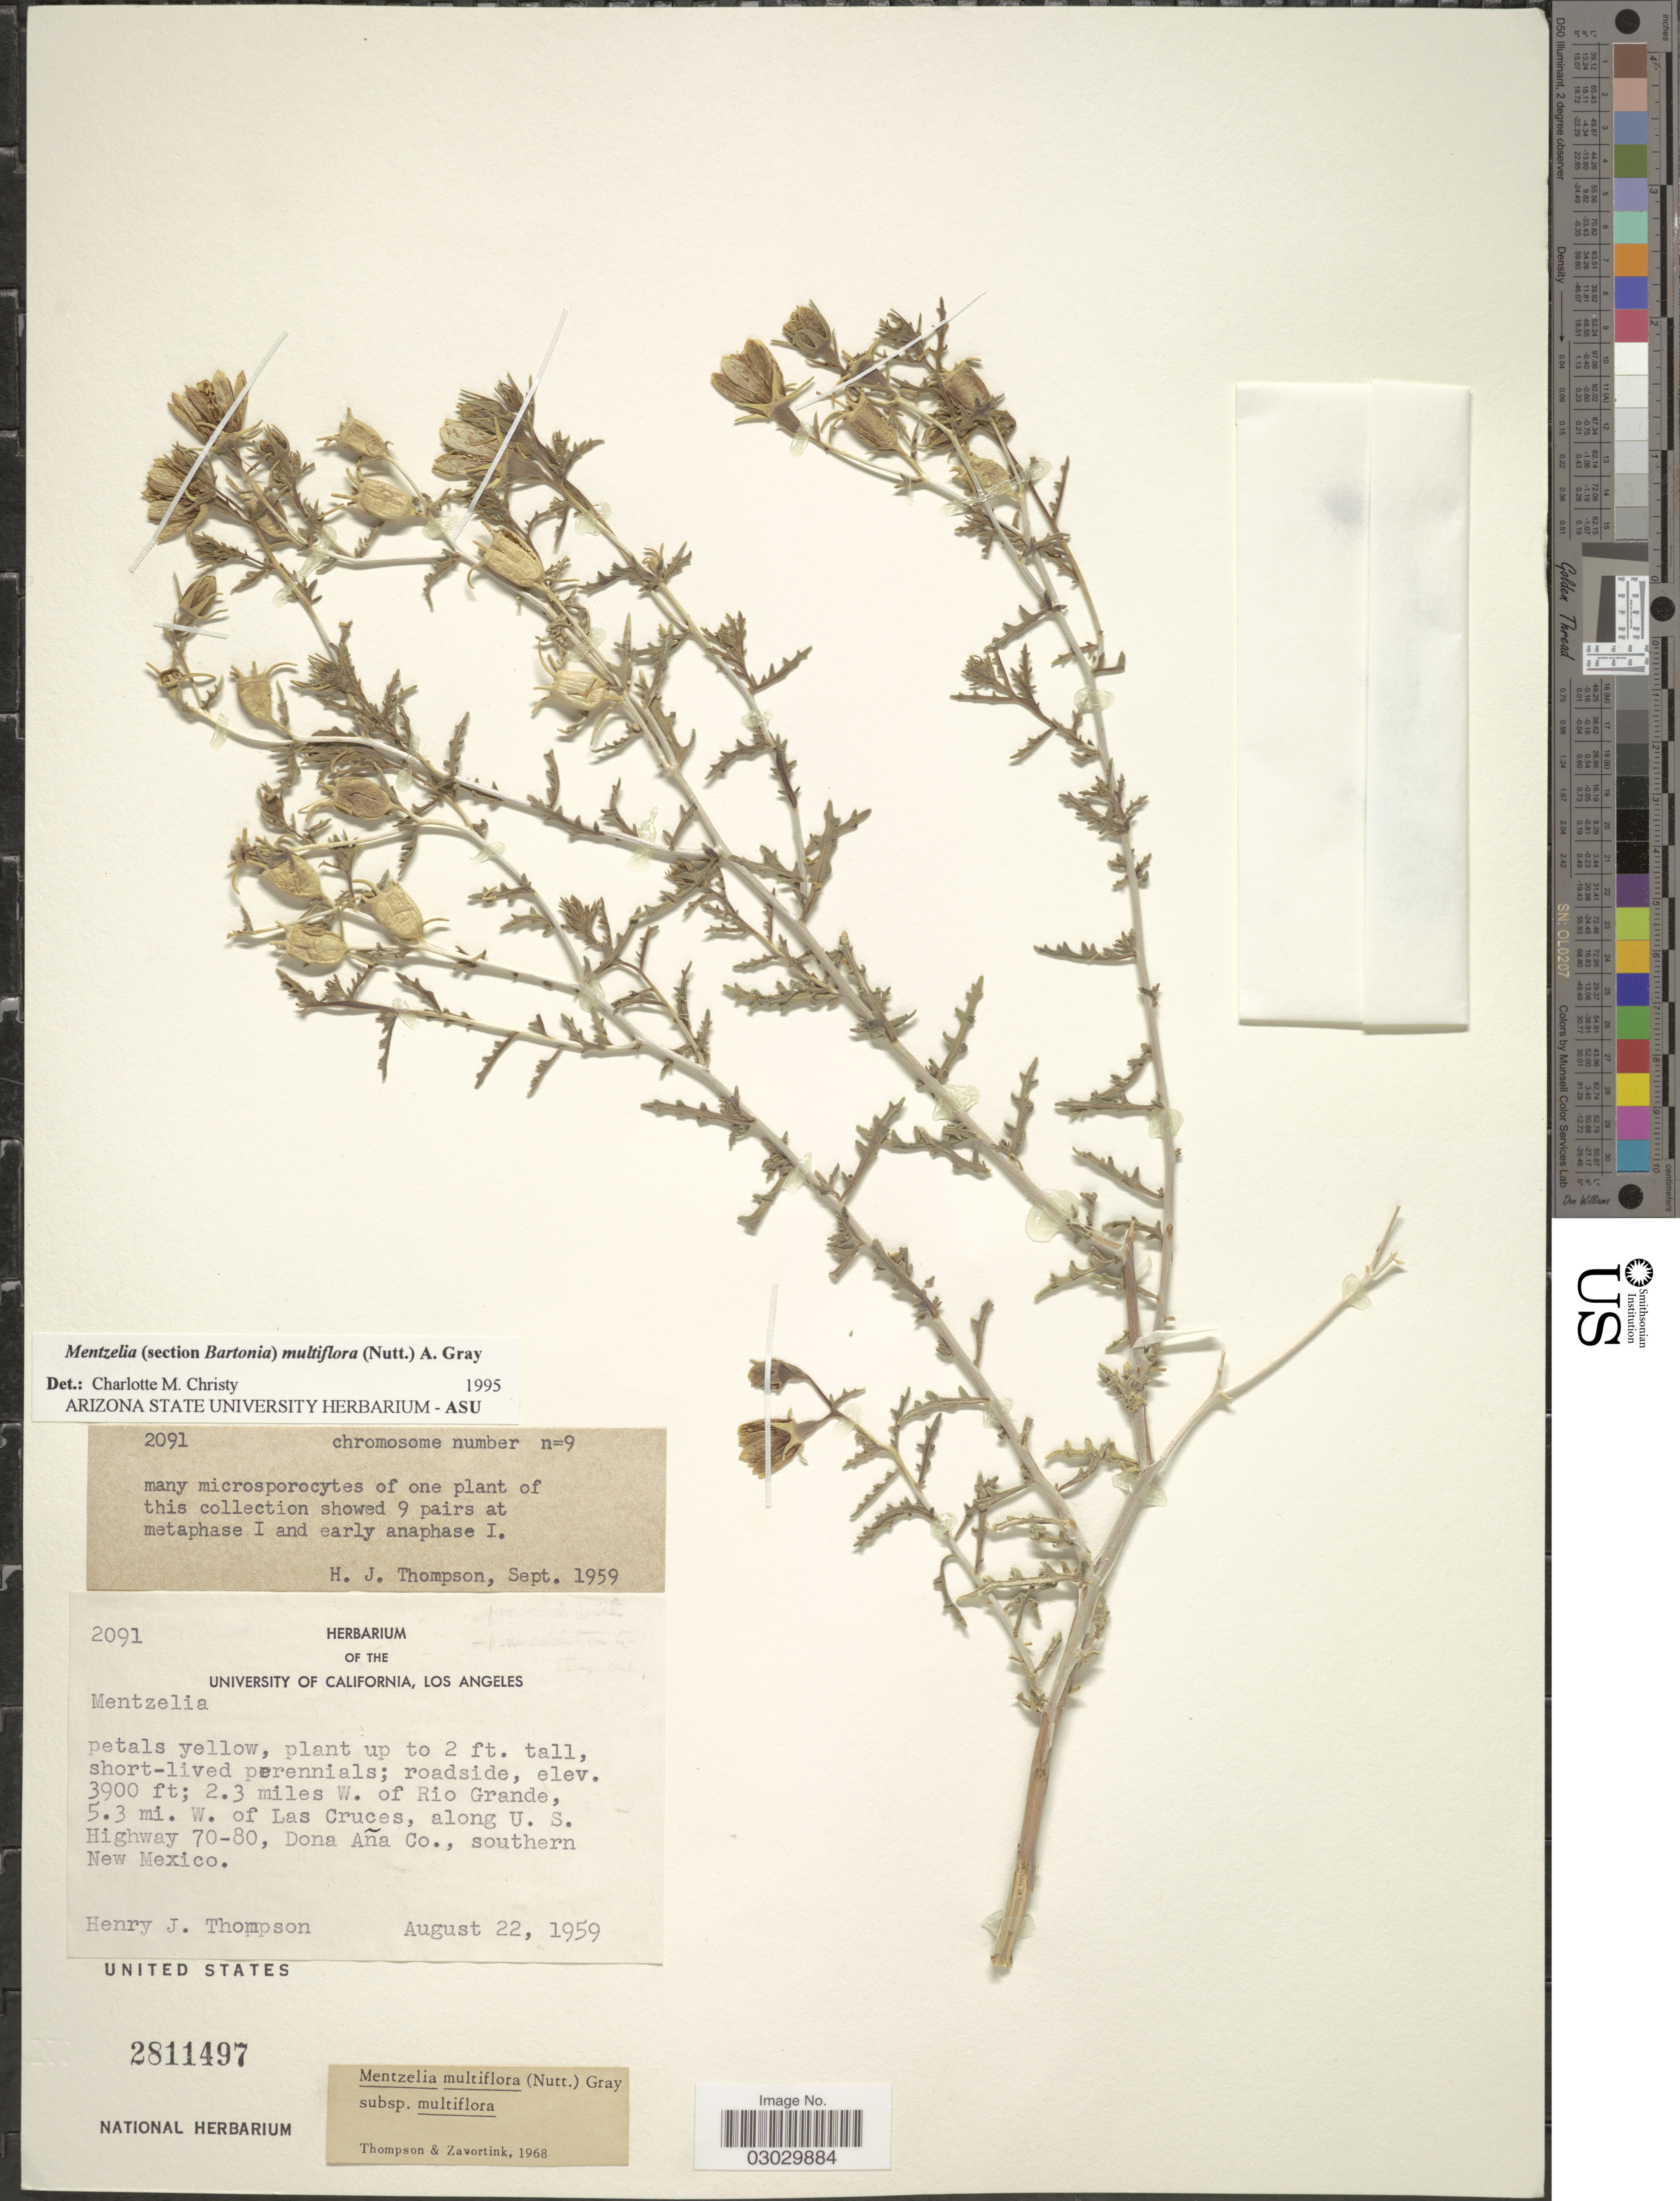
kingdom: Plantae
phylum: Tracheophyta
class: Magnoliopsida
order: Cornales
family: Loasaceae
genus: Mentzelia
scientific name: Mentzelia multiflora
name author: (Nutt.) A. Gray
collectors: H. J. Thompson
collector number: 2091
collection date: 1959-08-22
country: United States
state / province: New Mexico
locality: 2.3 miles W. of Rio Grande, 5.3 mi. W. of Las Cruces, along U.S. Highway 70-80, Dona Aña Co., southern New Mexico.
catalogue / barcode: US 2811497